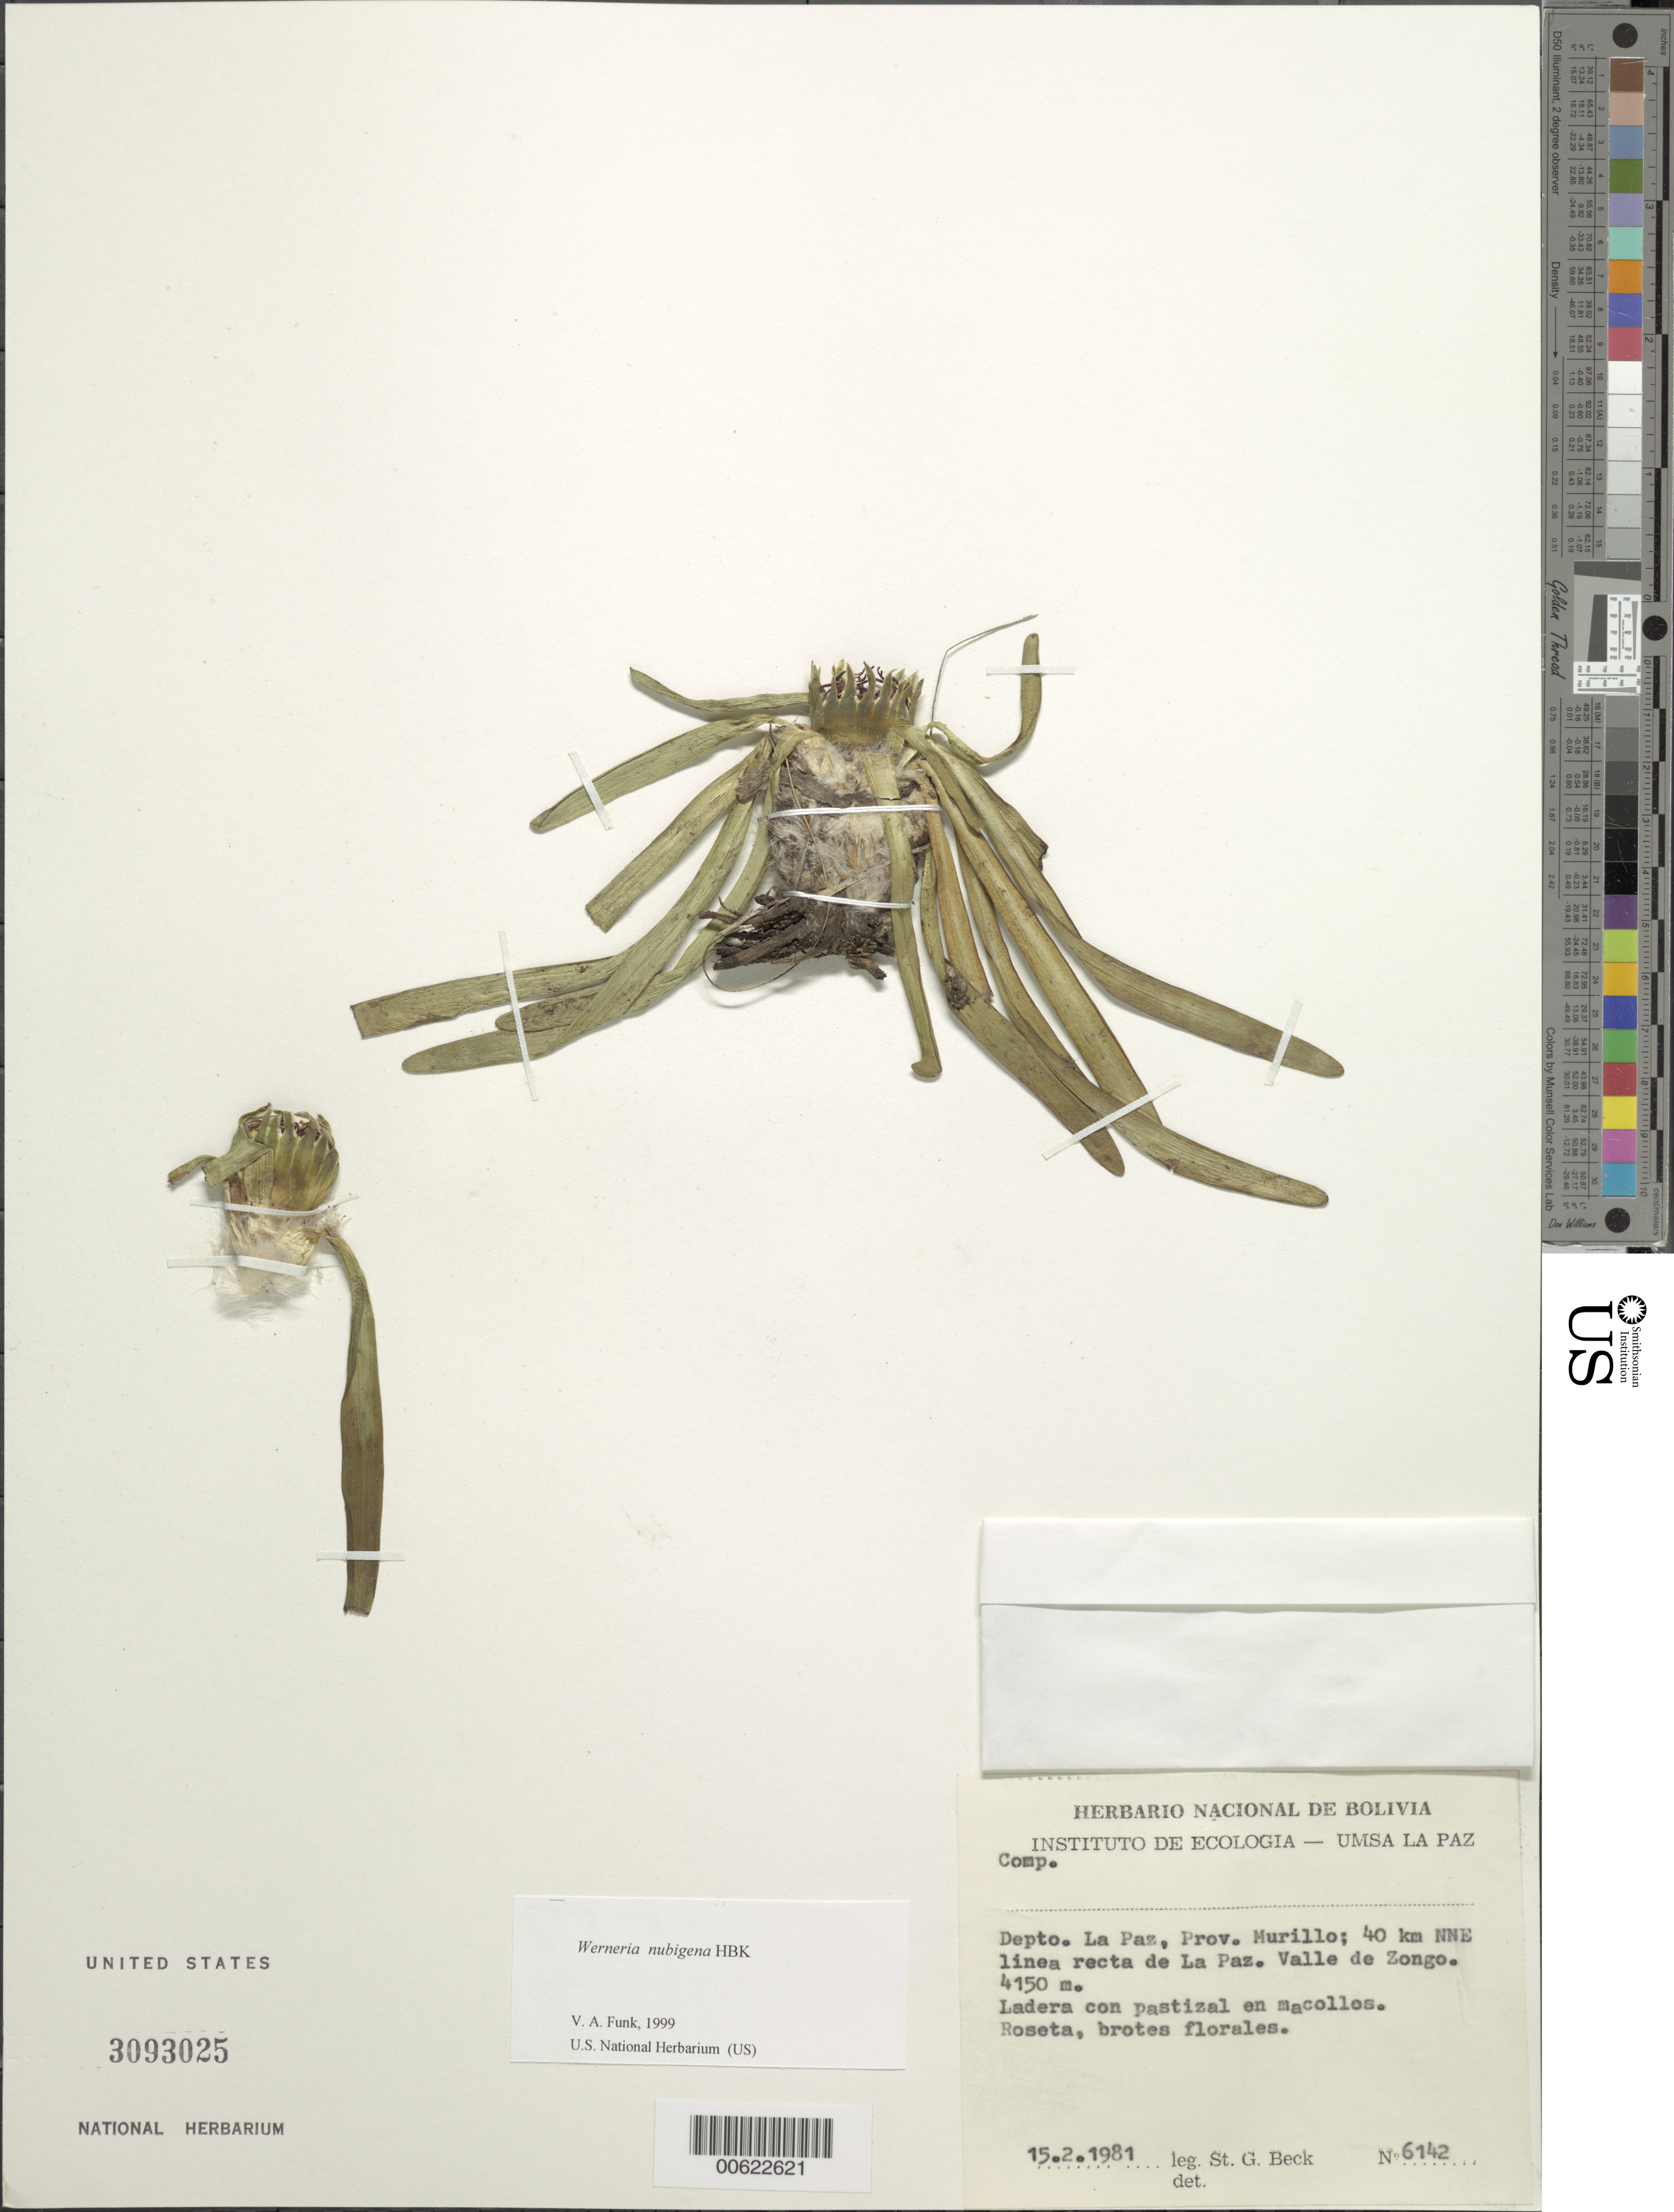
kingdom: Plantae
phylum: Tracheophyta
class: Magnoliopsida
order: Asterales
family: Asteraceae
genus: Werneria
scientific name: Werneria nubigena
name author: Kunth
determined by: Funk, Vicki A., (BOT), Smithsonian Institution - National Museum of Natural History (UNITED STATES)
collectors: S. G. Beck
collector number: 6142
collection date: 1981-02-15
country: Bolivia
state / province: La Paz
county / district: Murillo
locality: La Paz, 40 km NNE linea recta de. Valle de Zongo [coords are for Zongo]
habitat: Ladera con pastizal en macollos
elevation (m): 4150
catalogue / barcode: US 3093025